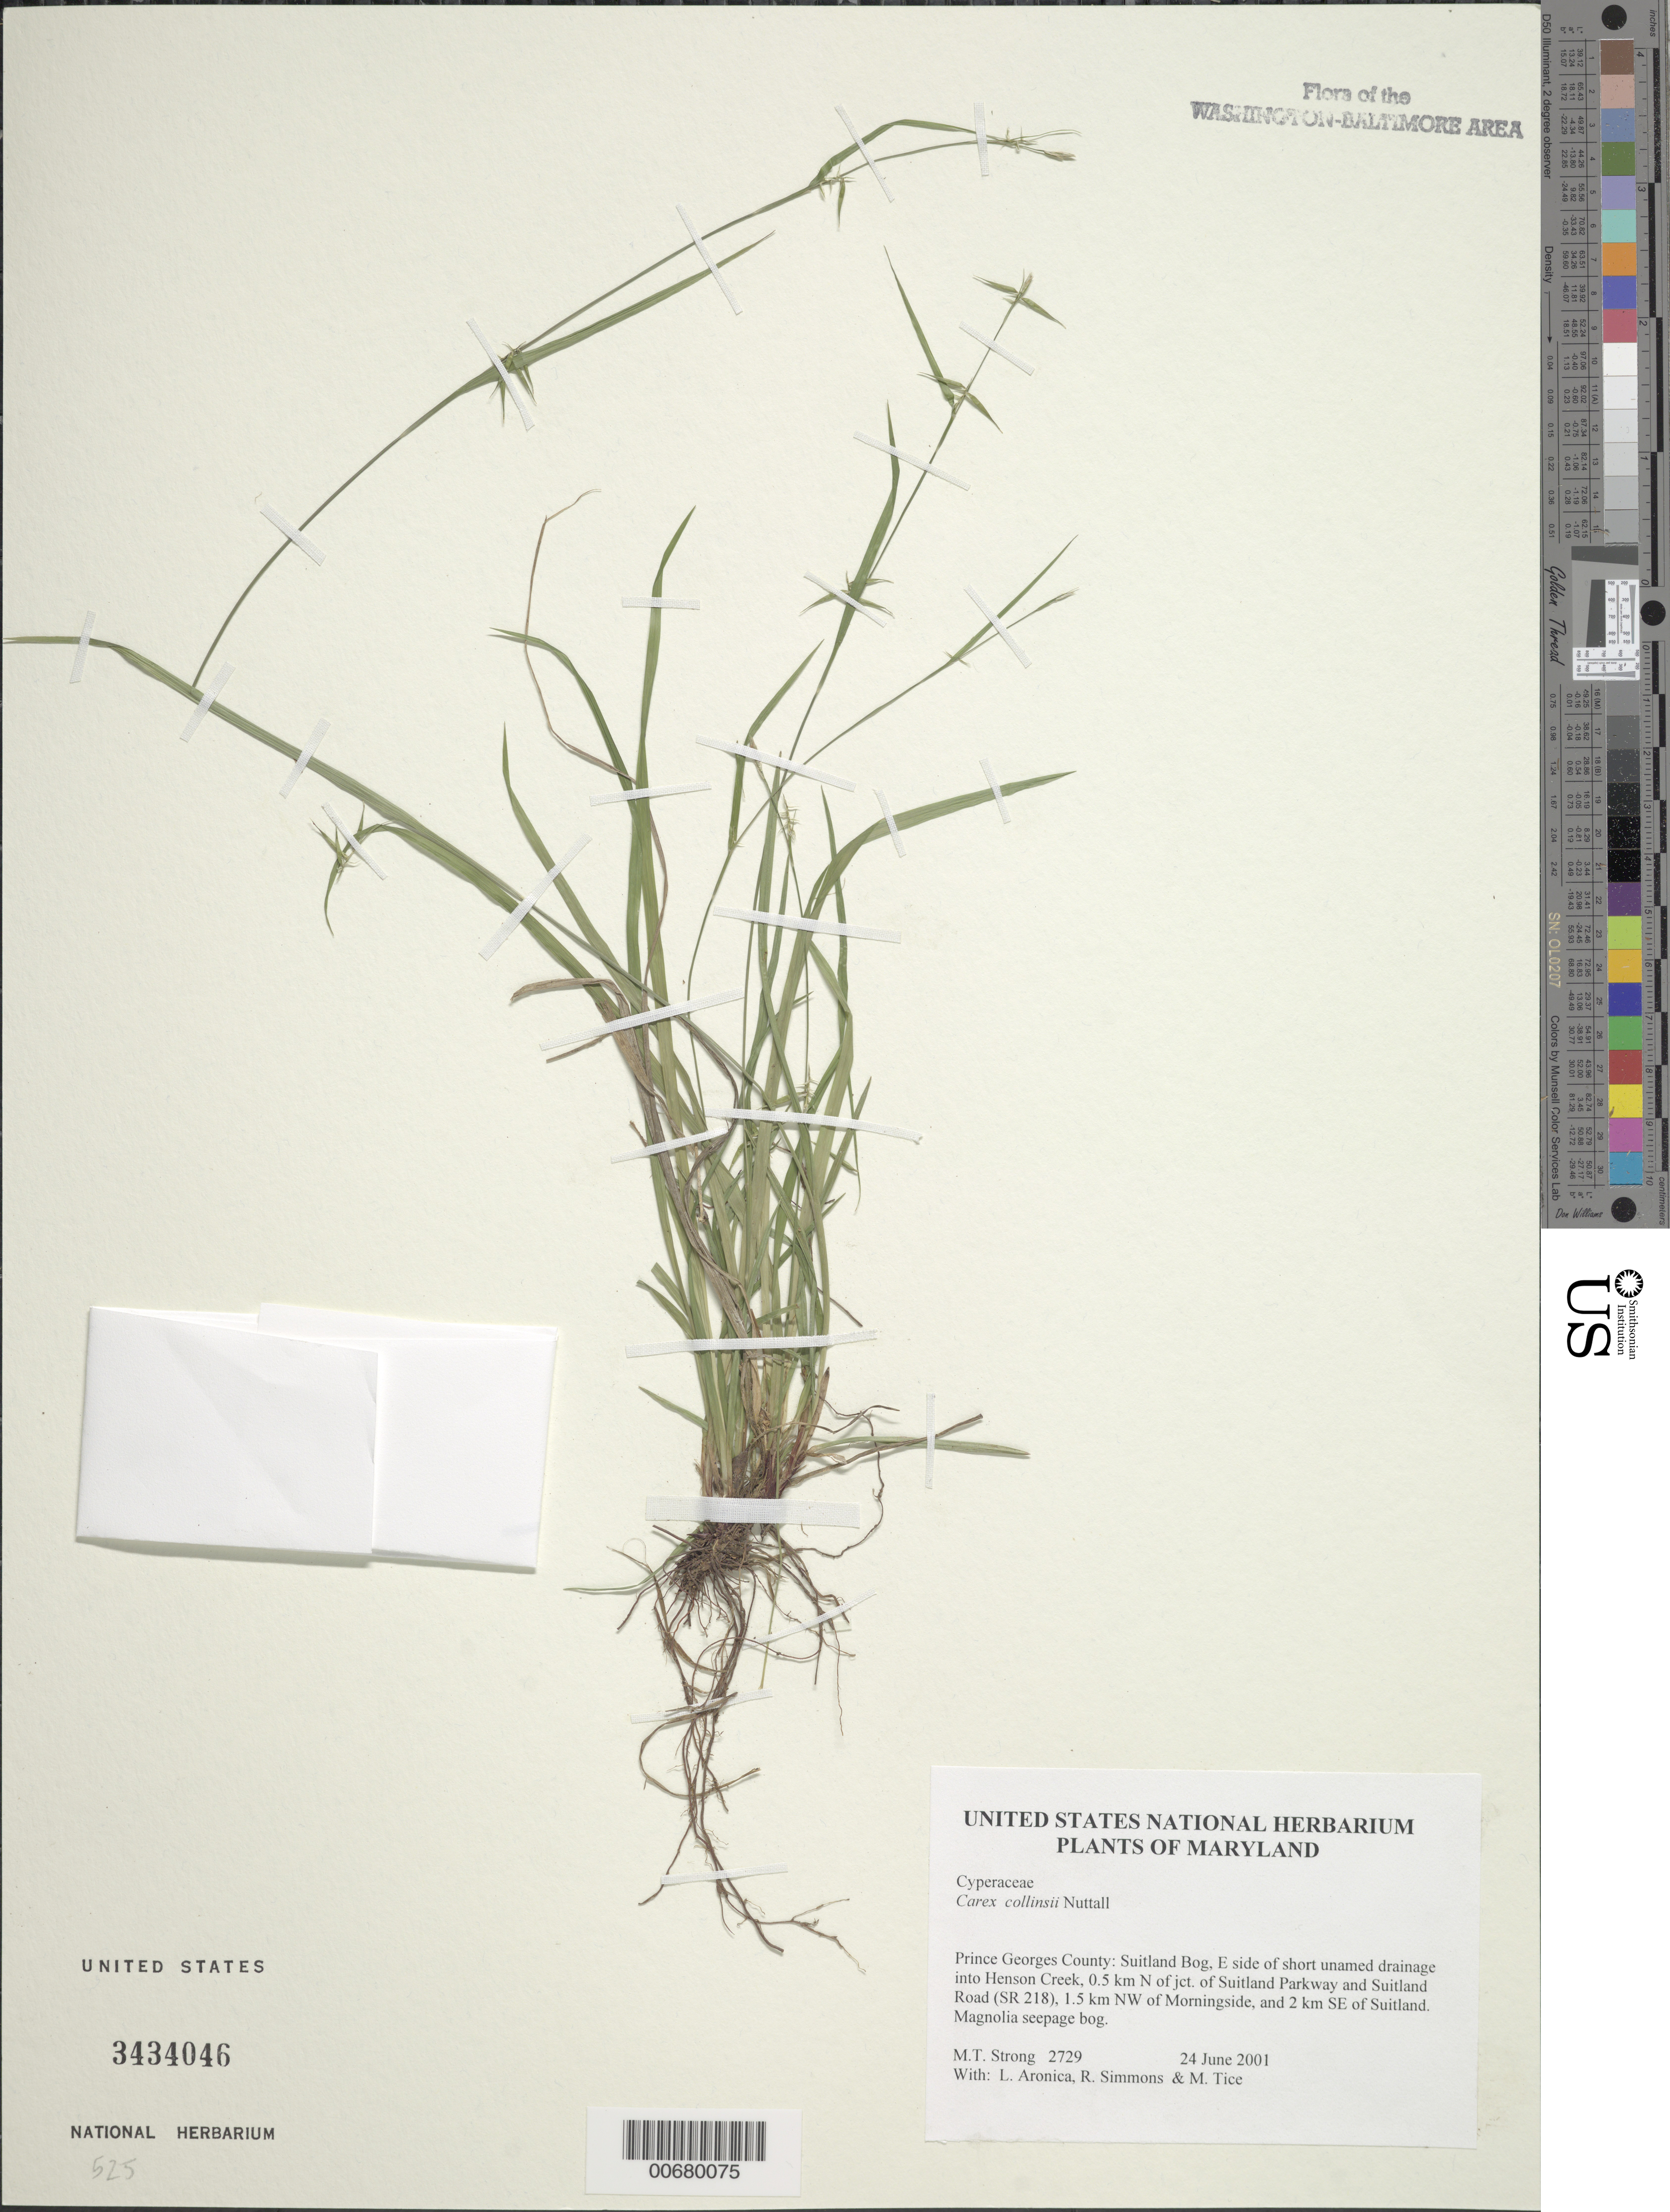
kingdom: Plantae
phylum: Tracheophyta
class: Liliopsida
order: Poales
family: Cyperaceae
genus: Carex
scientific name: Carex collinsii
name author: Nutt.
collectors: M. T. Strong, L. Aronica, R. Simmons & M. Tice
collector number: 2729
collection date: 2001-06-24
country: United States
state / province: Maryland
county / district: Prince George's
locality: Prince Georges County: Suitland; Bog, E side of short unamed drainage into Henson Creek, 0.5 km N of jct of Suitland Parkway and Suitland Road (SR 218) 1.5 km NW of Morningside, and 2 km SE of Suitland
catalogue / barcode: US 3434046